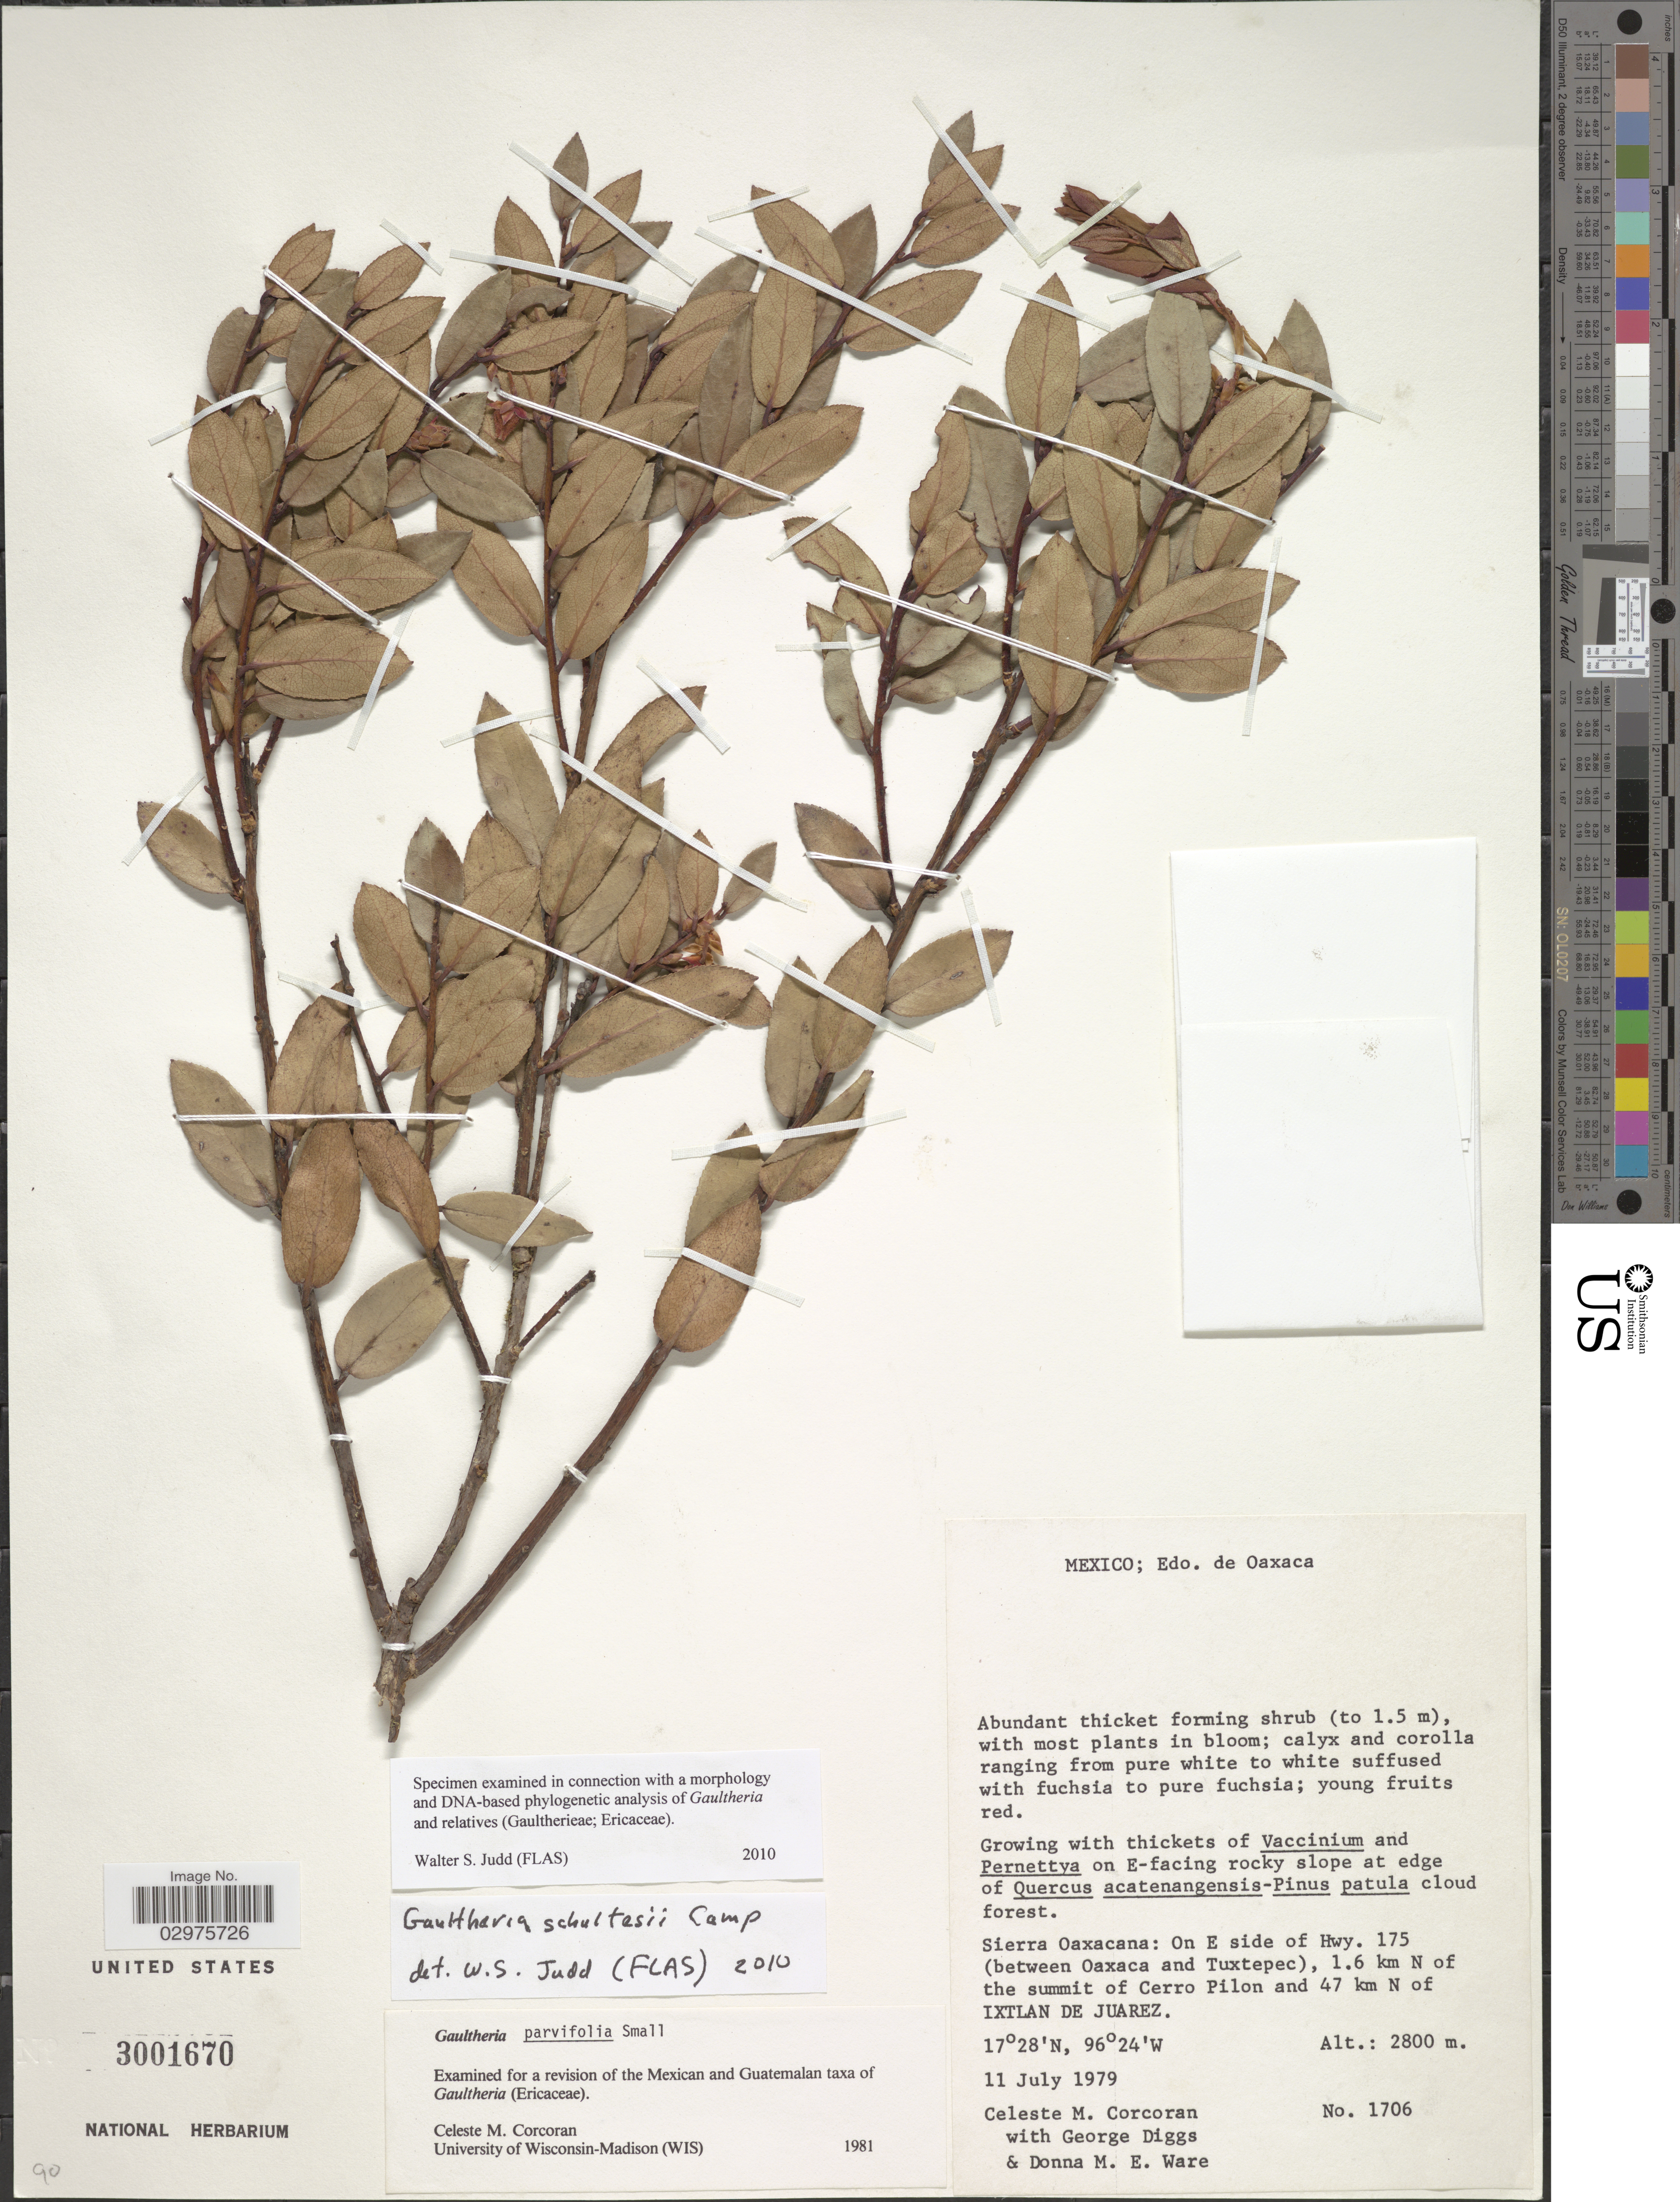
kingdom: Plantae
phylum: Tracheophyta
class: Magnoliopsida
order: Ericales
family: Ericaceae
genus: Gaultheria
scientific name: Gaultheria schultesii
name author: Camp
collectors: C. Corcoran, G. Diggs & D. M. Eggers Ware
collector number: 1706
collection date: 1979-07-11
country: Mexico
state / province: Oaxaca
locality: Sierra Oaxacana: On E side of Hwy. 175 (between Oaxaca and Tuxtepec), 1.6 km N of the summit of Cerro Pilon and 47 km N of Ixtlan de Juarez.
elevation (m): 2800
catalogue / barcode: US 3001670